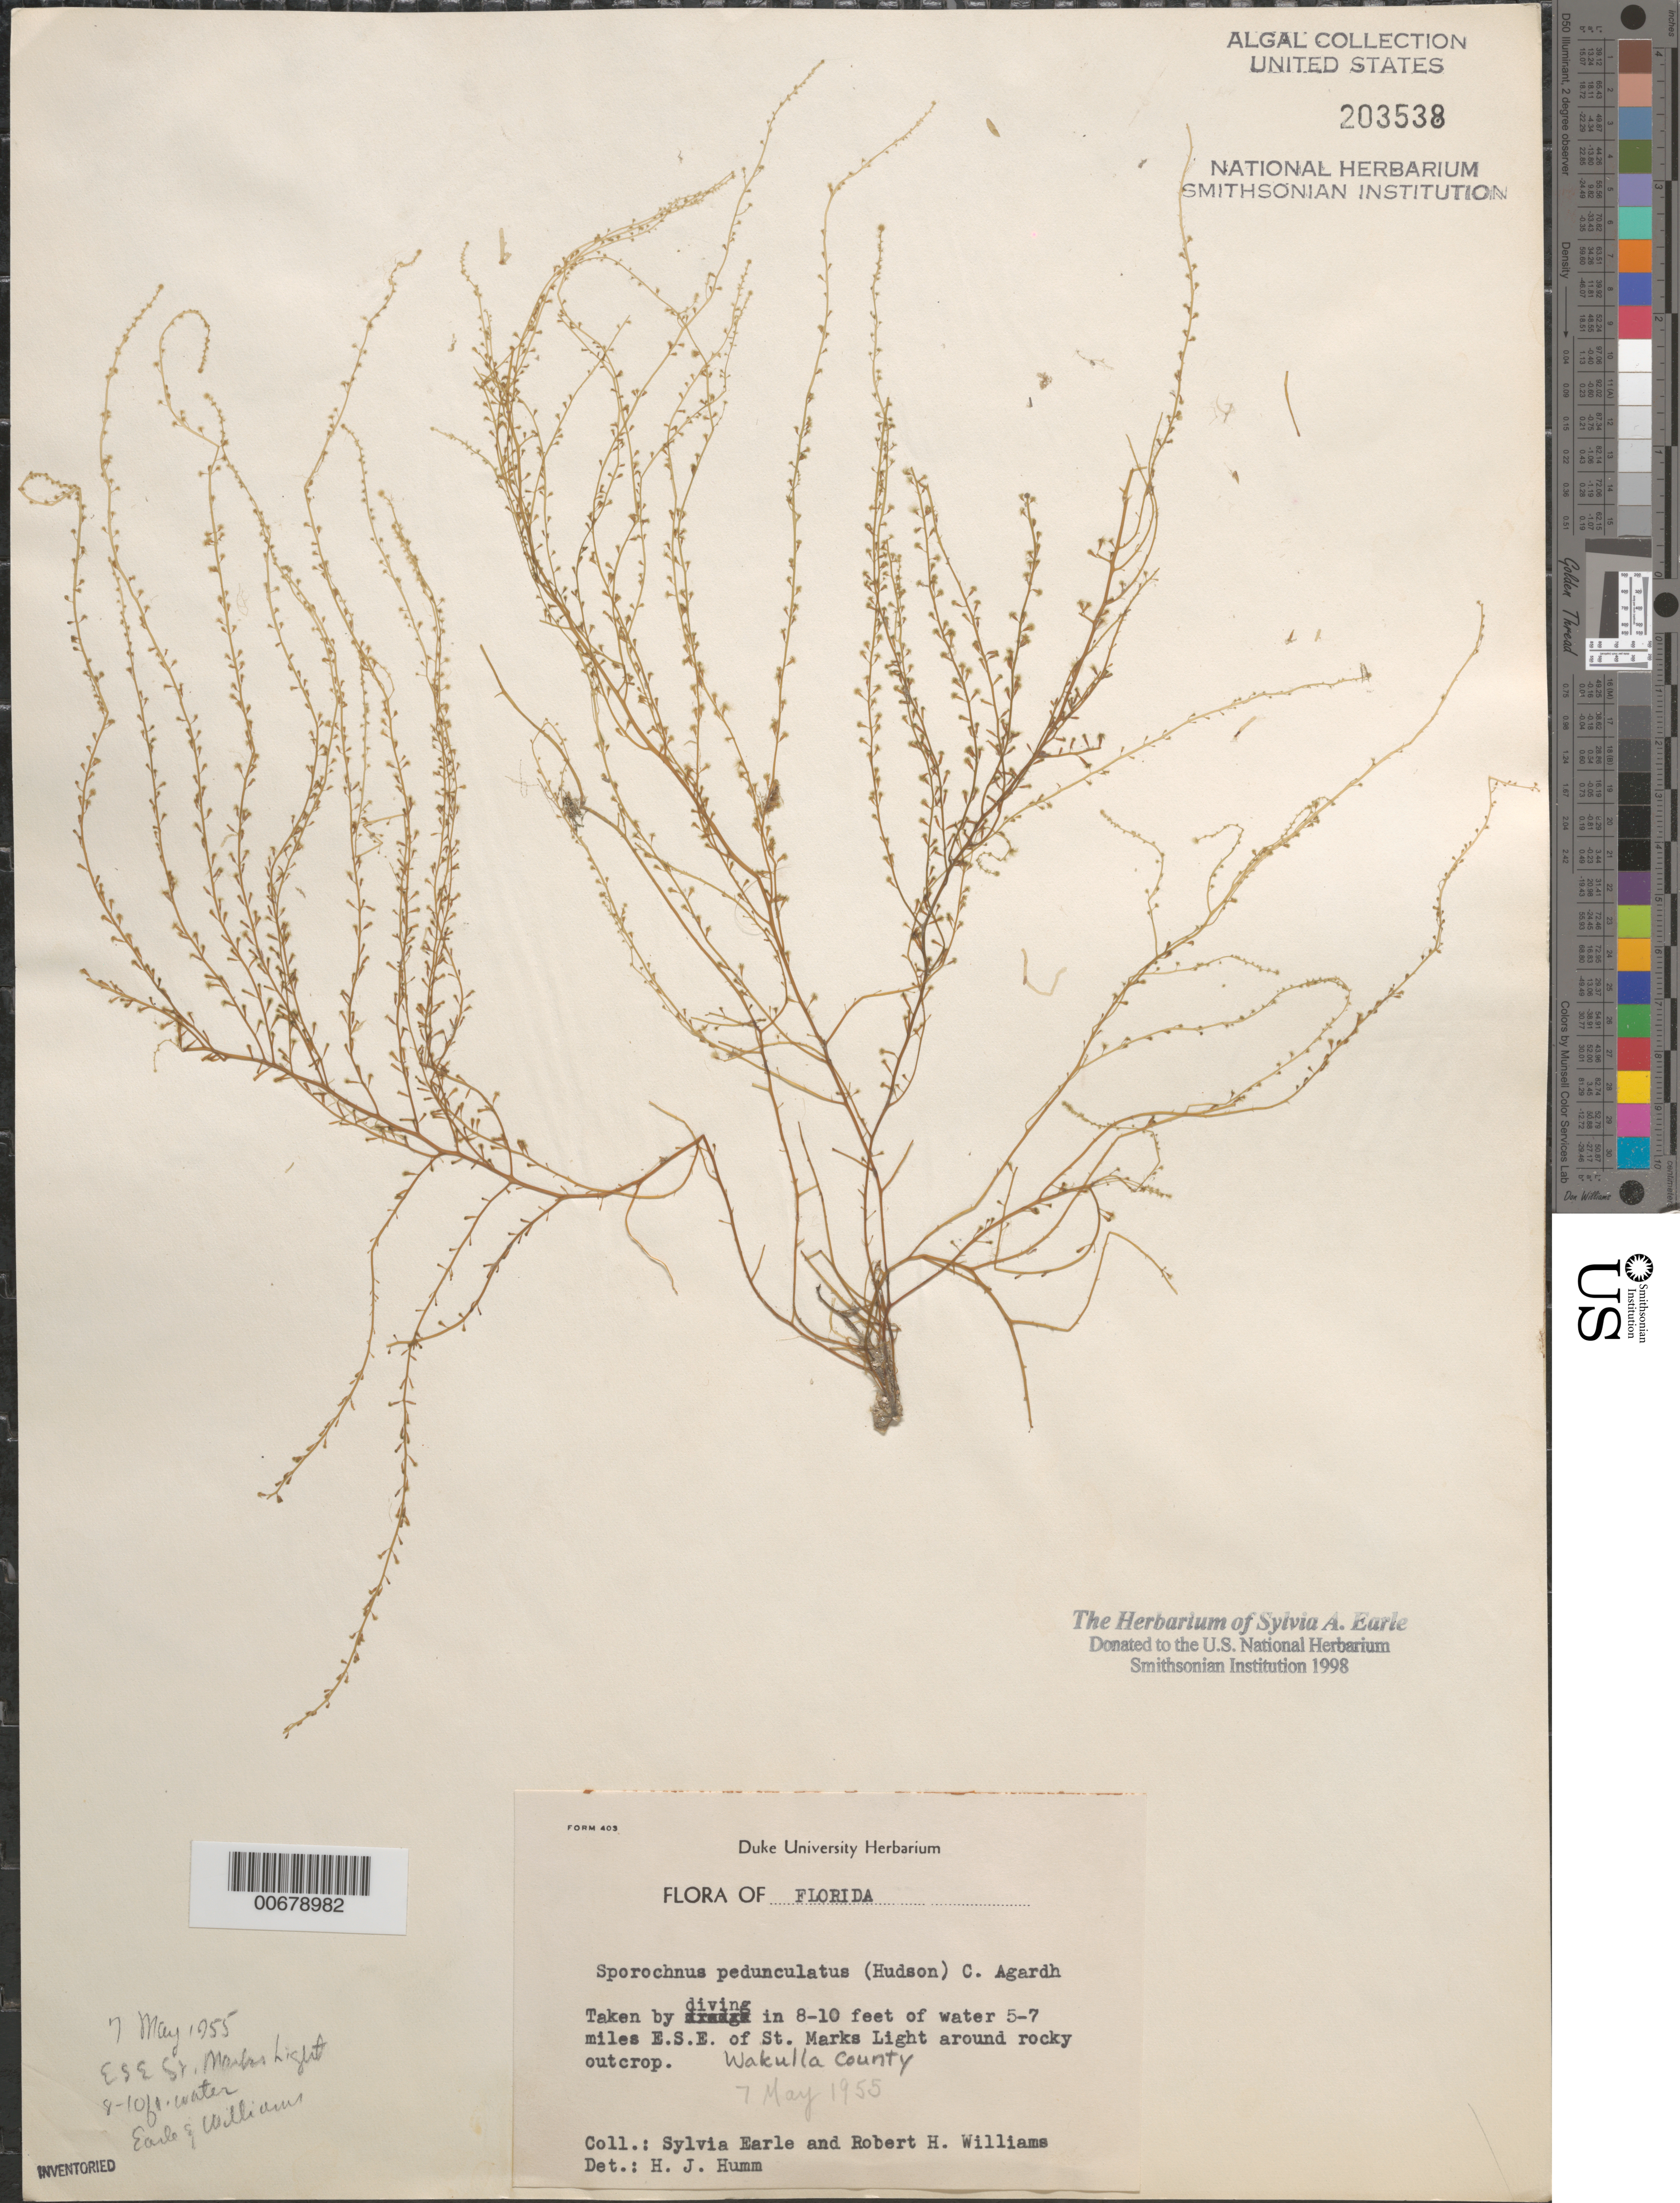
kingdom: Chromista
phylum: Ochrophyta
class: Phaeophyceae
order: Sporochnales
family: Sporochnaceae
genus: Sporochnus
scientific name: Sporochnus pedunculatus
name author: (Huds.) C. Agardh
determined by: Humm, Harold J.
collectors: S. A. Earle & R. H. Williams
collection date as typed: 07 May 1955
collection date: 1955-05-07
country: United States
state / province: Florida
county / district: Wakulla County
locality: Gulf of Mexico 5-7 miles east southeast of St. Marks Lighthouse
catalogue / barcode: US 203538